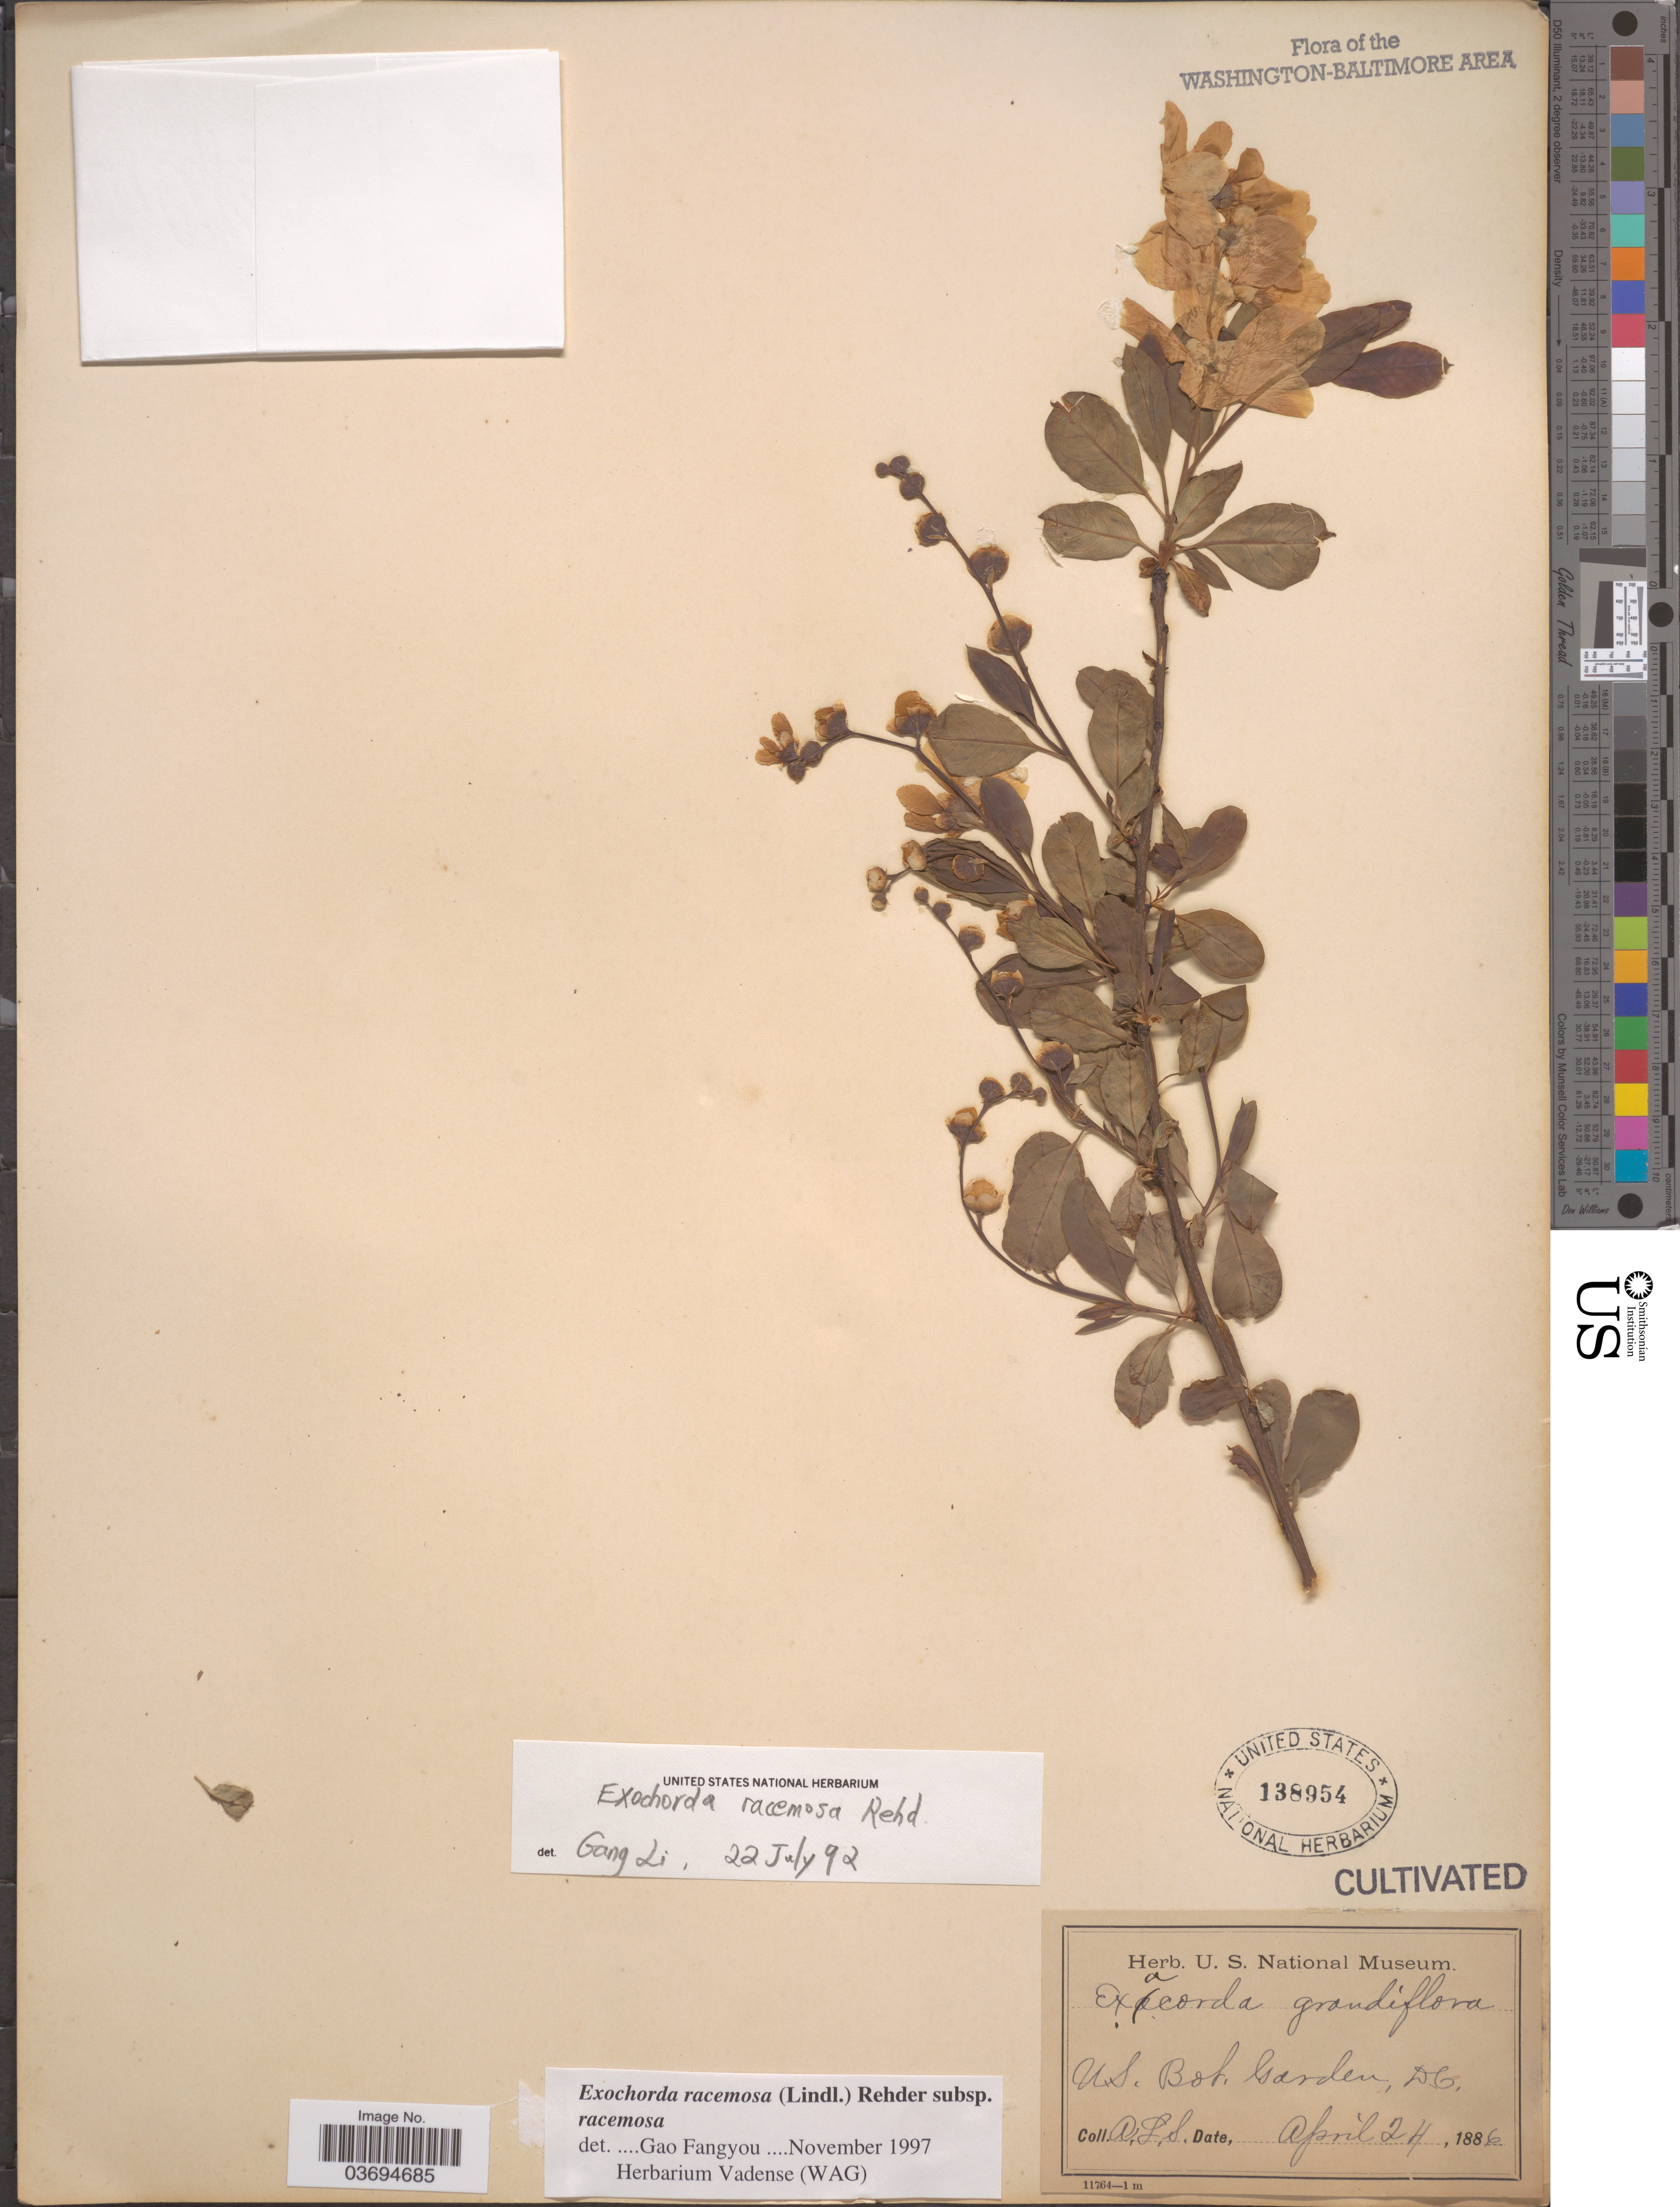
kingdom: Plantae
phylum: Tracheophyta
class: Magnoliopsida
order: Rosales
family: Rosaceae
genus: Exochorda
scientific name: Exochorda racemosa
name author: (Fortune ex Lindl.) Rehder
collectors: A.L.S.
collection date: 1886-04-24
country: United States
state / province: District of Columbia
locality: U.S. Bot. Garden, D.C.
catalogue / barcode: US 138954